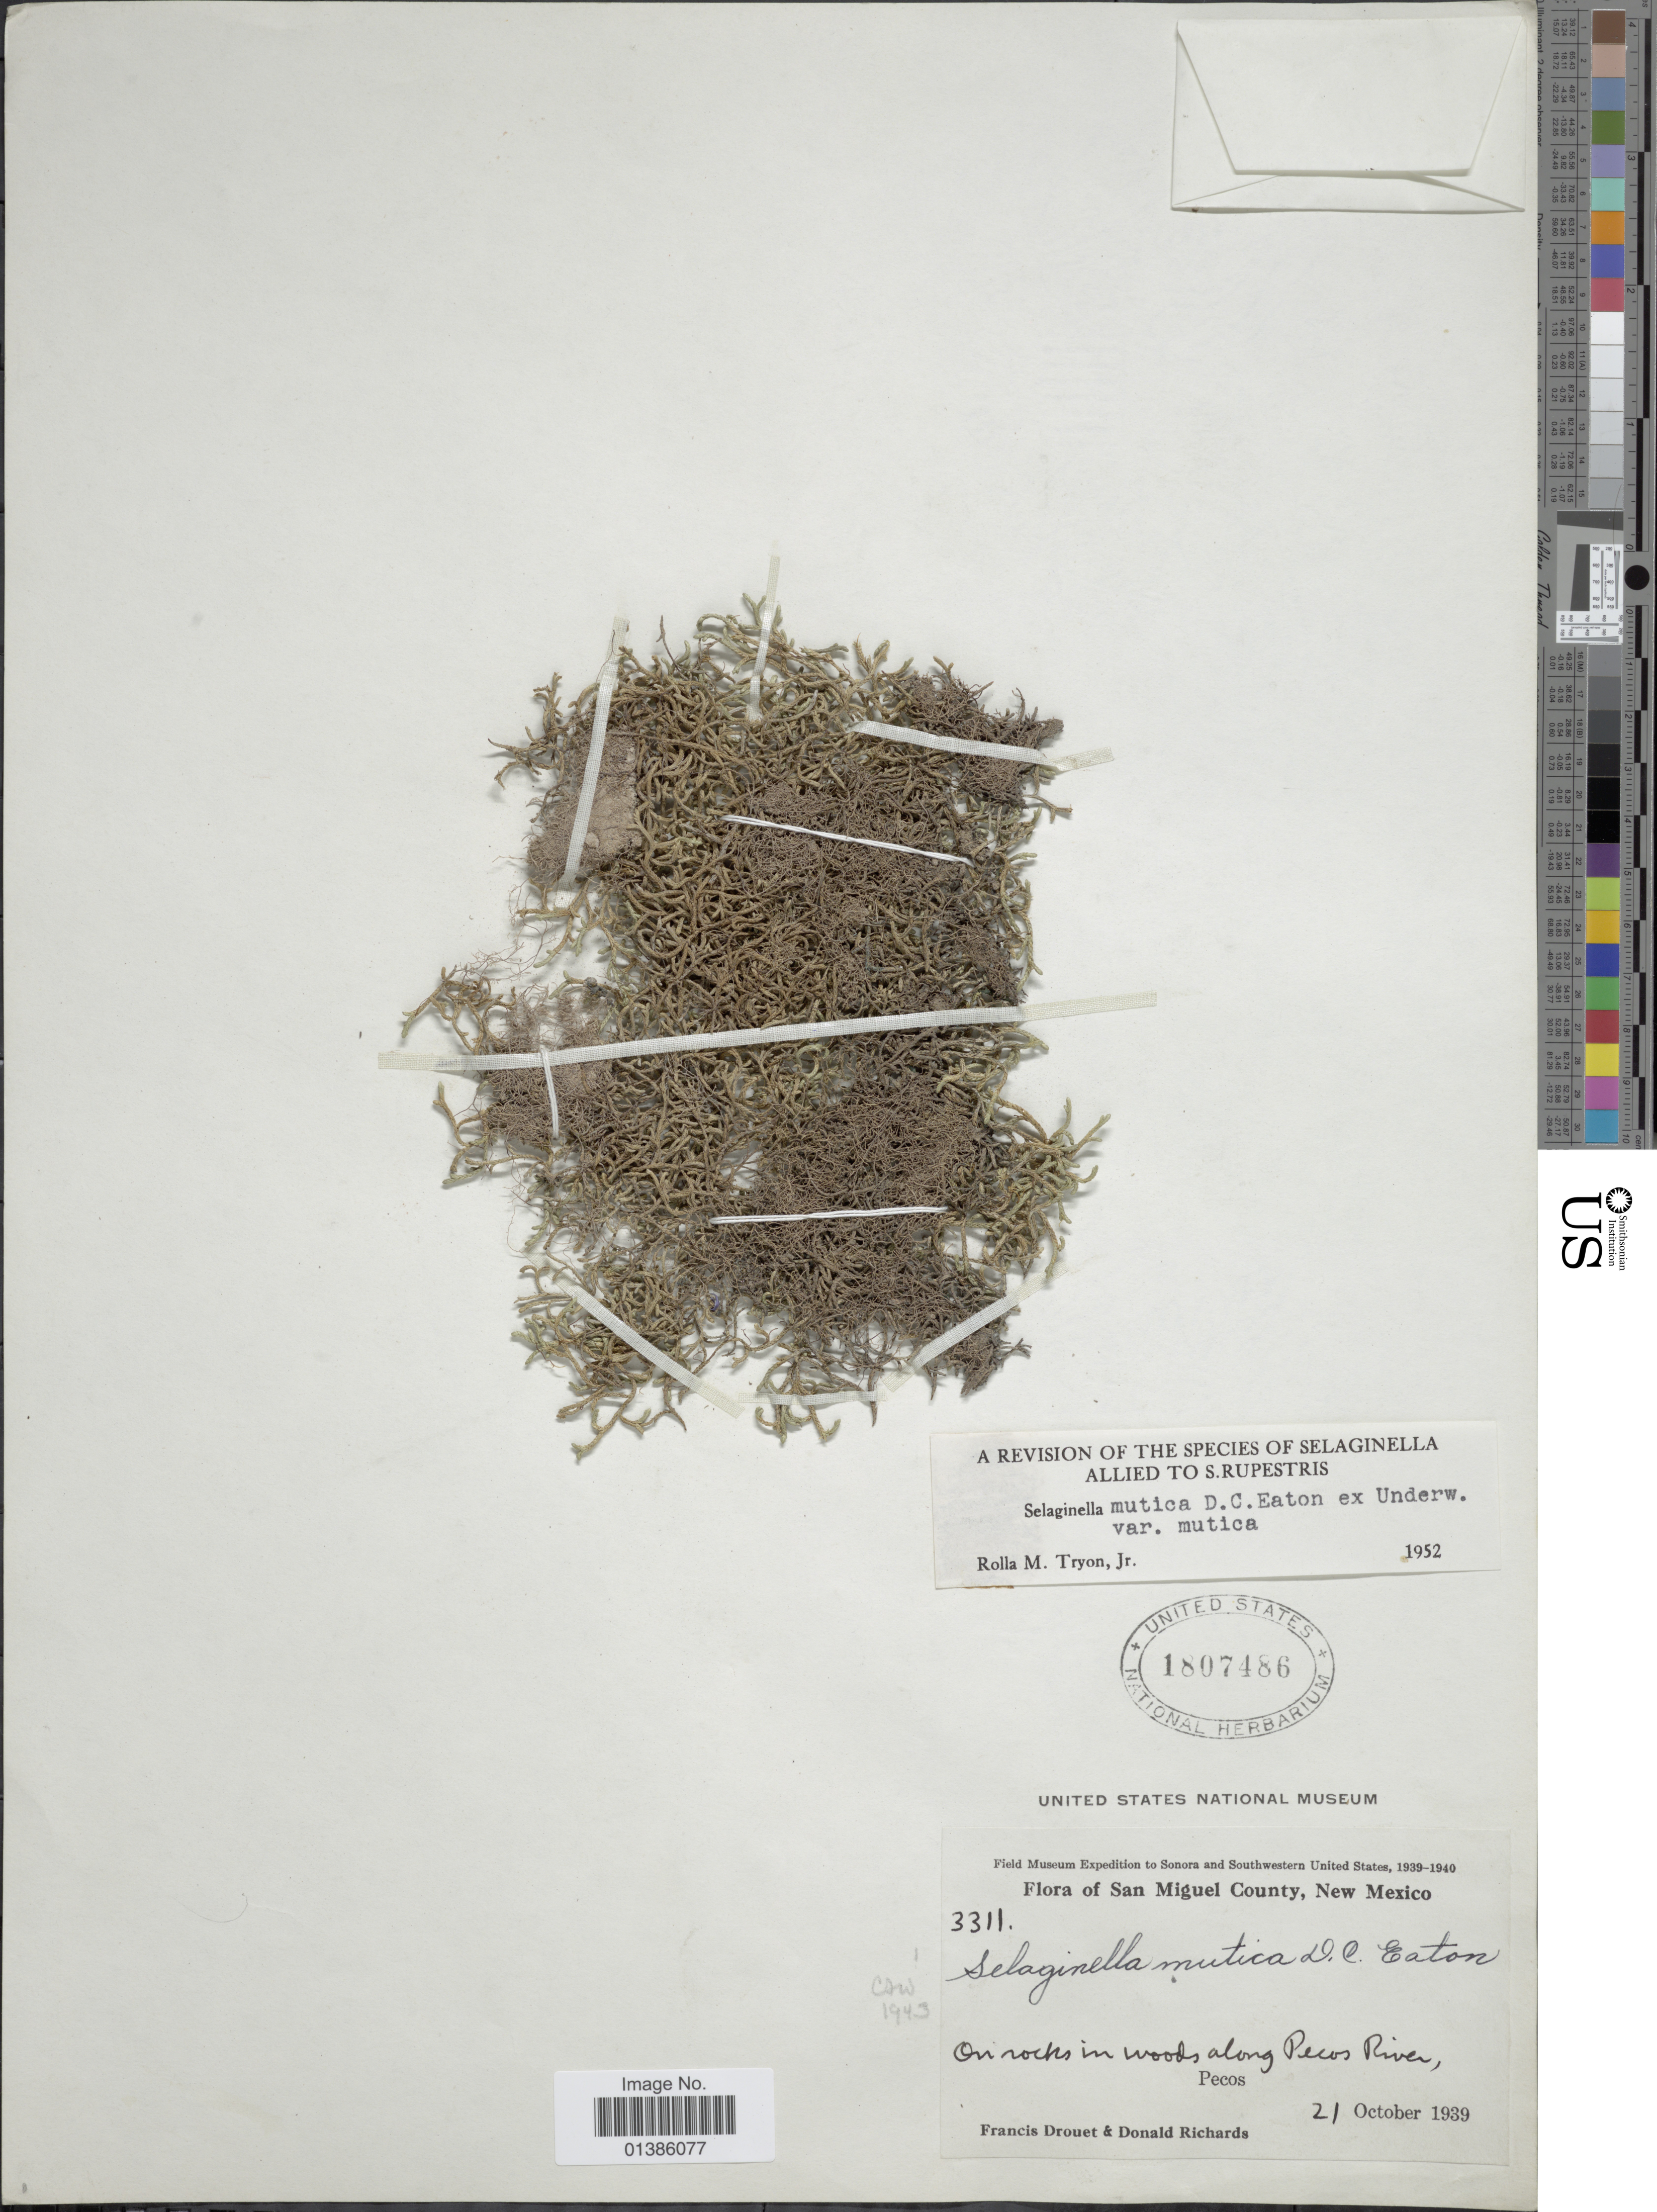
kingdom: Plantae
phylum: Tracheophyta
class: Lycopodiopsida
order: Selaginellales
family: Selaginellaceae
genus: Selaginella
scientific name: Selaginella mutica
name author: D.C. Eaton in Underw.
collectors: F. E. Drouet & D. Richards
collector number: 3311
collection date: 1939-10-21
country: United States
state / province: New Mexico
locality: San Miguel County. On rocks in woods along Pecos River, Pecos.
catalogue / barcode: US 1807486